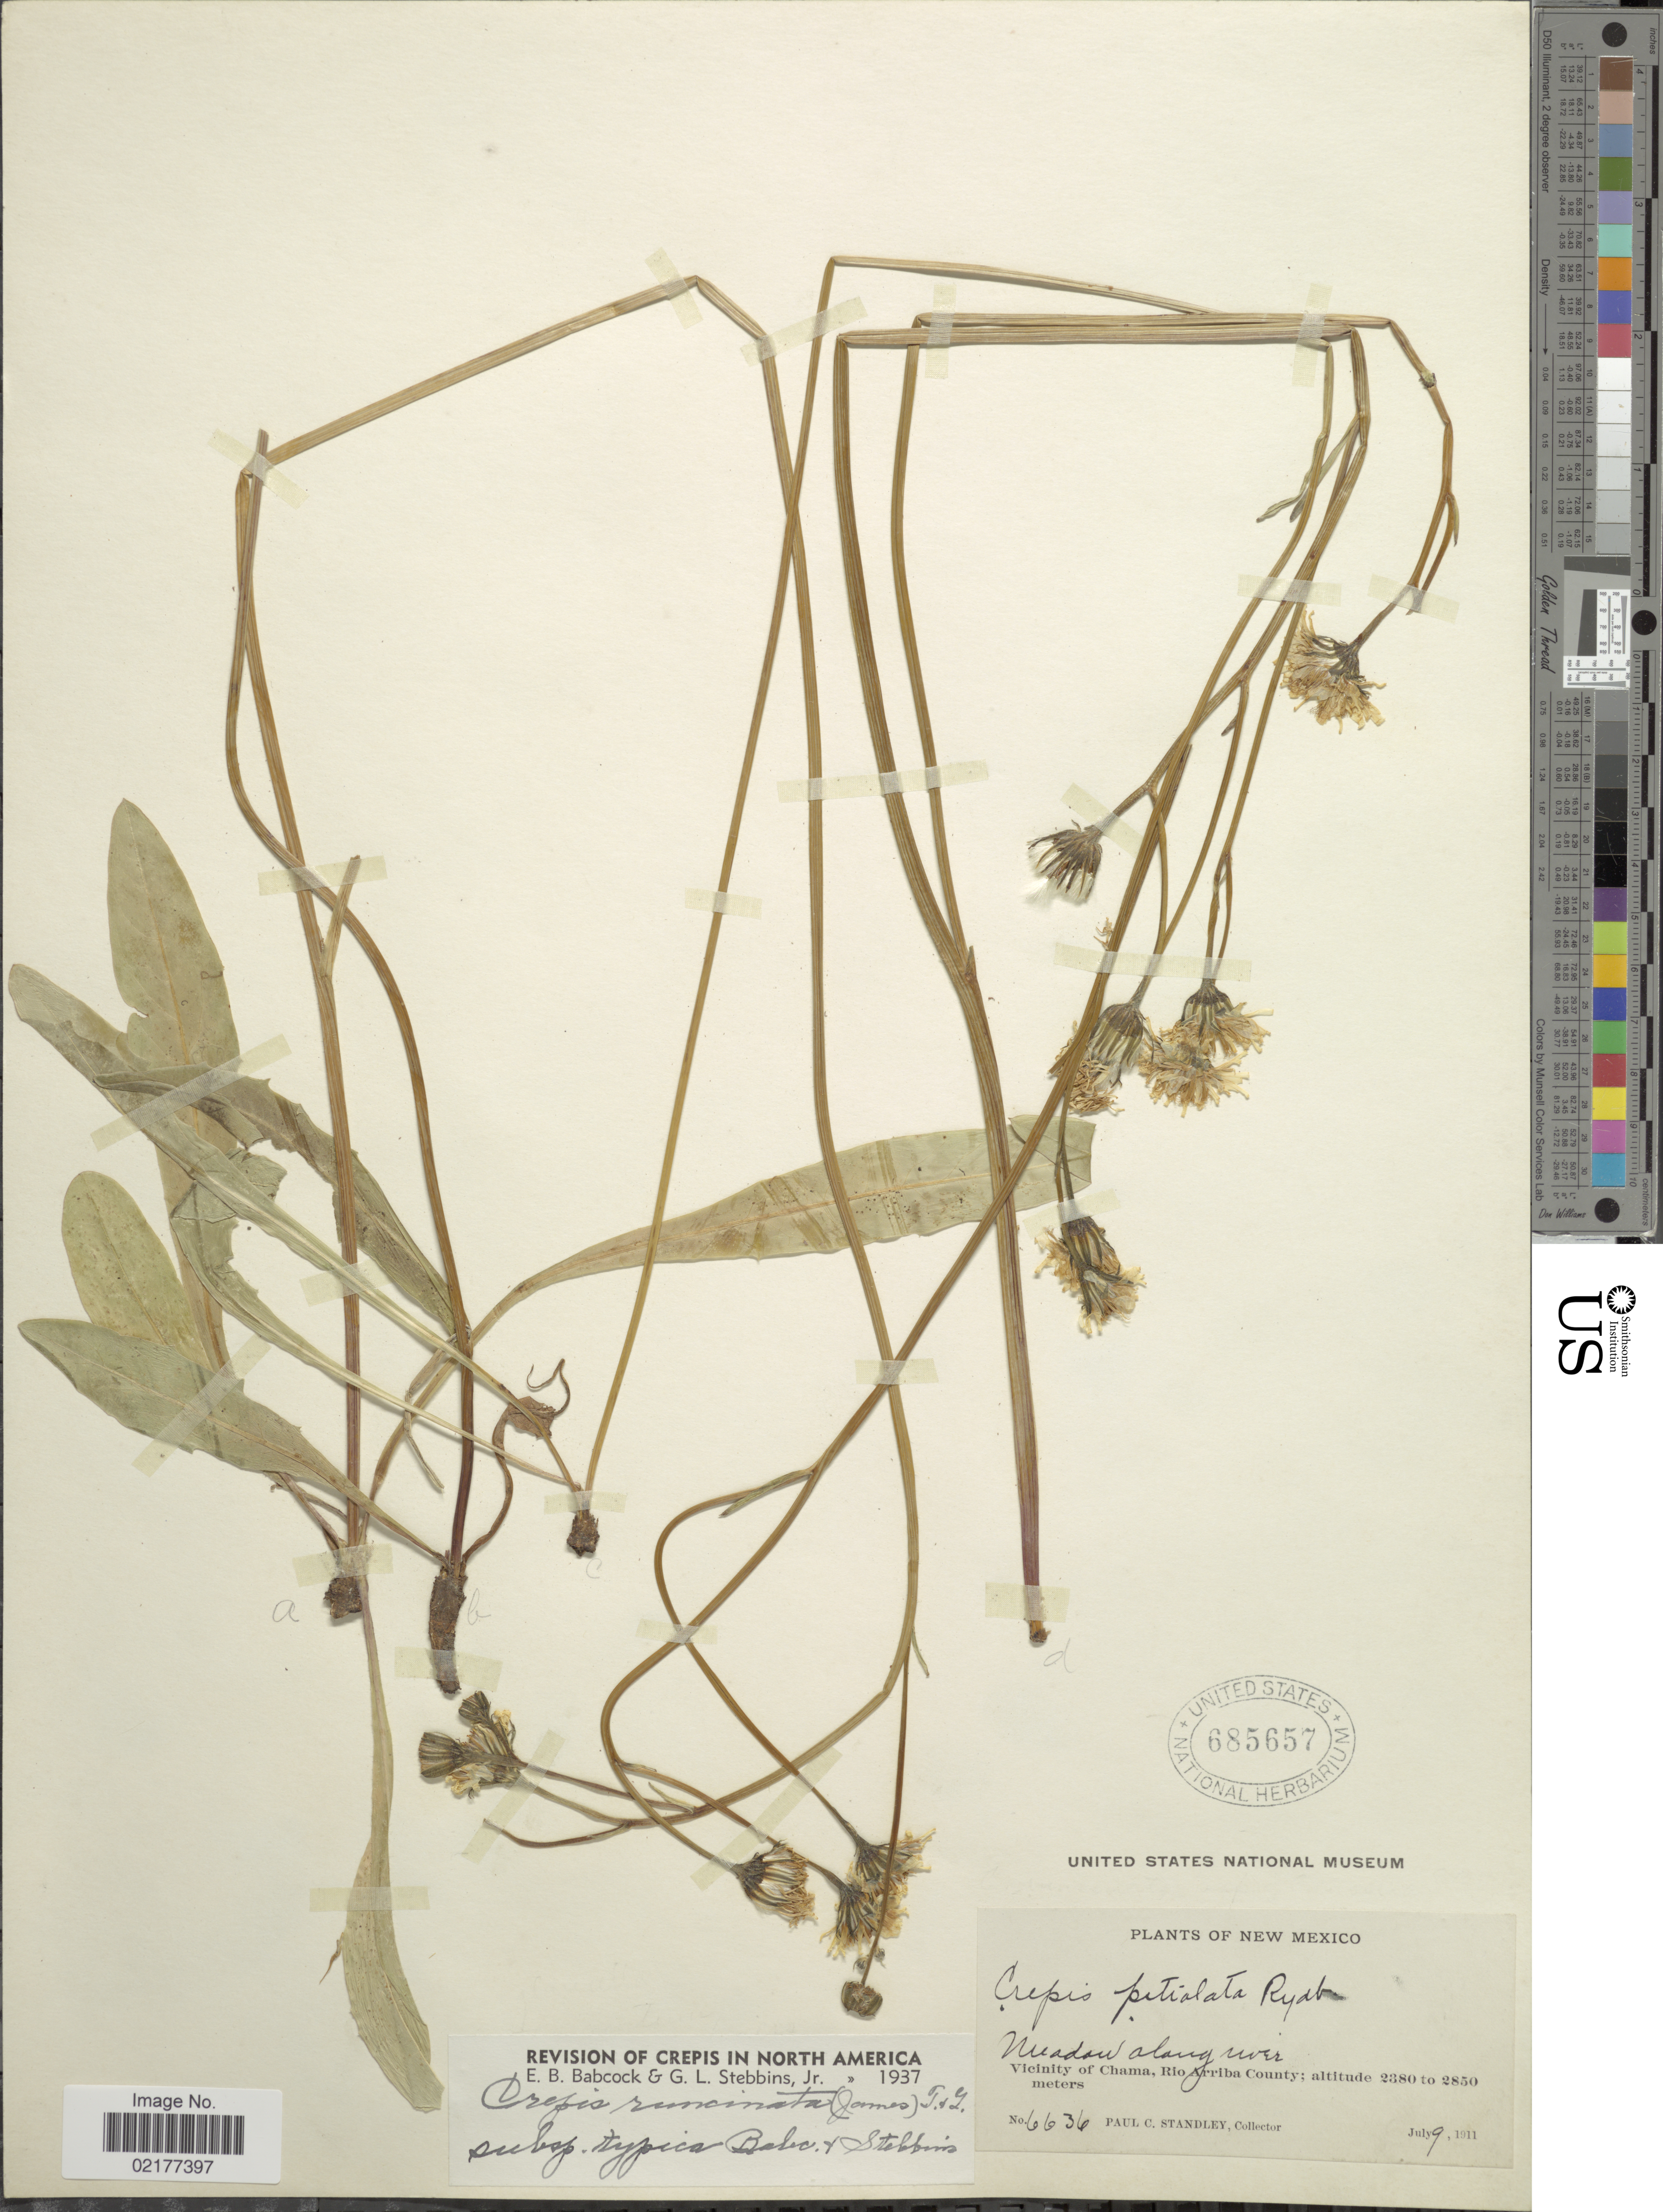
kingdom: Plantae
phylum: Tracheophyta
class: Magnoliopsida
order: Asterales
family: Asteraceae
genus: Crepis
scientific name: Crepis runcinata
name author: Torr. & A. Gray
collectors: P. C. Standley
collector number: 6636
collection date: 1911-07-09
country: United States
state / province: New Mexico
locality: Vicinity of Chama, Rio Arriba County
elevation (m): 2380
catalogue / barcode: US 685657